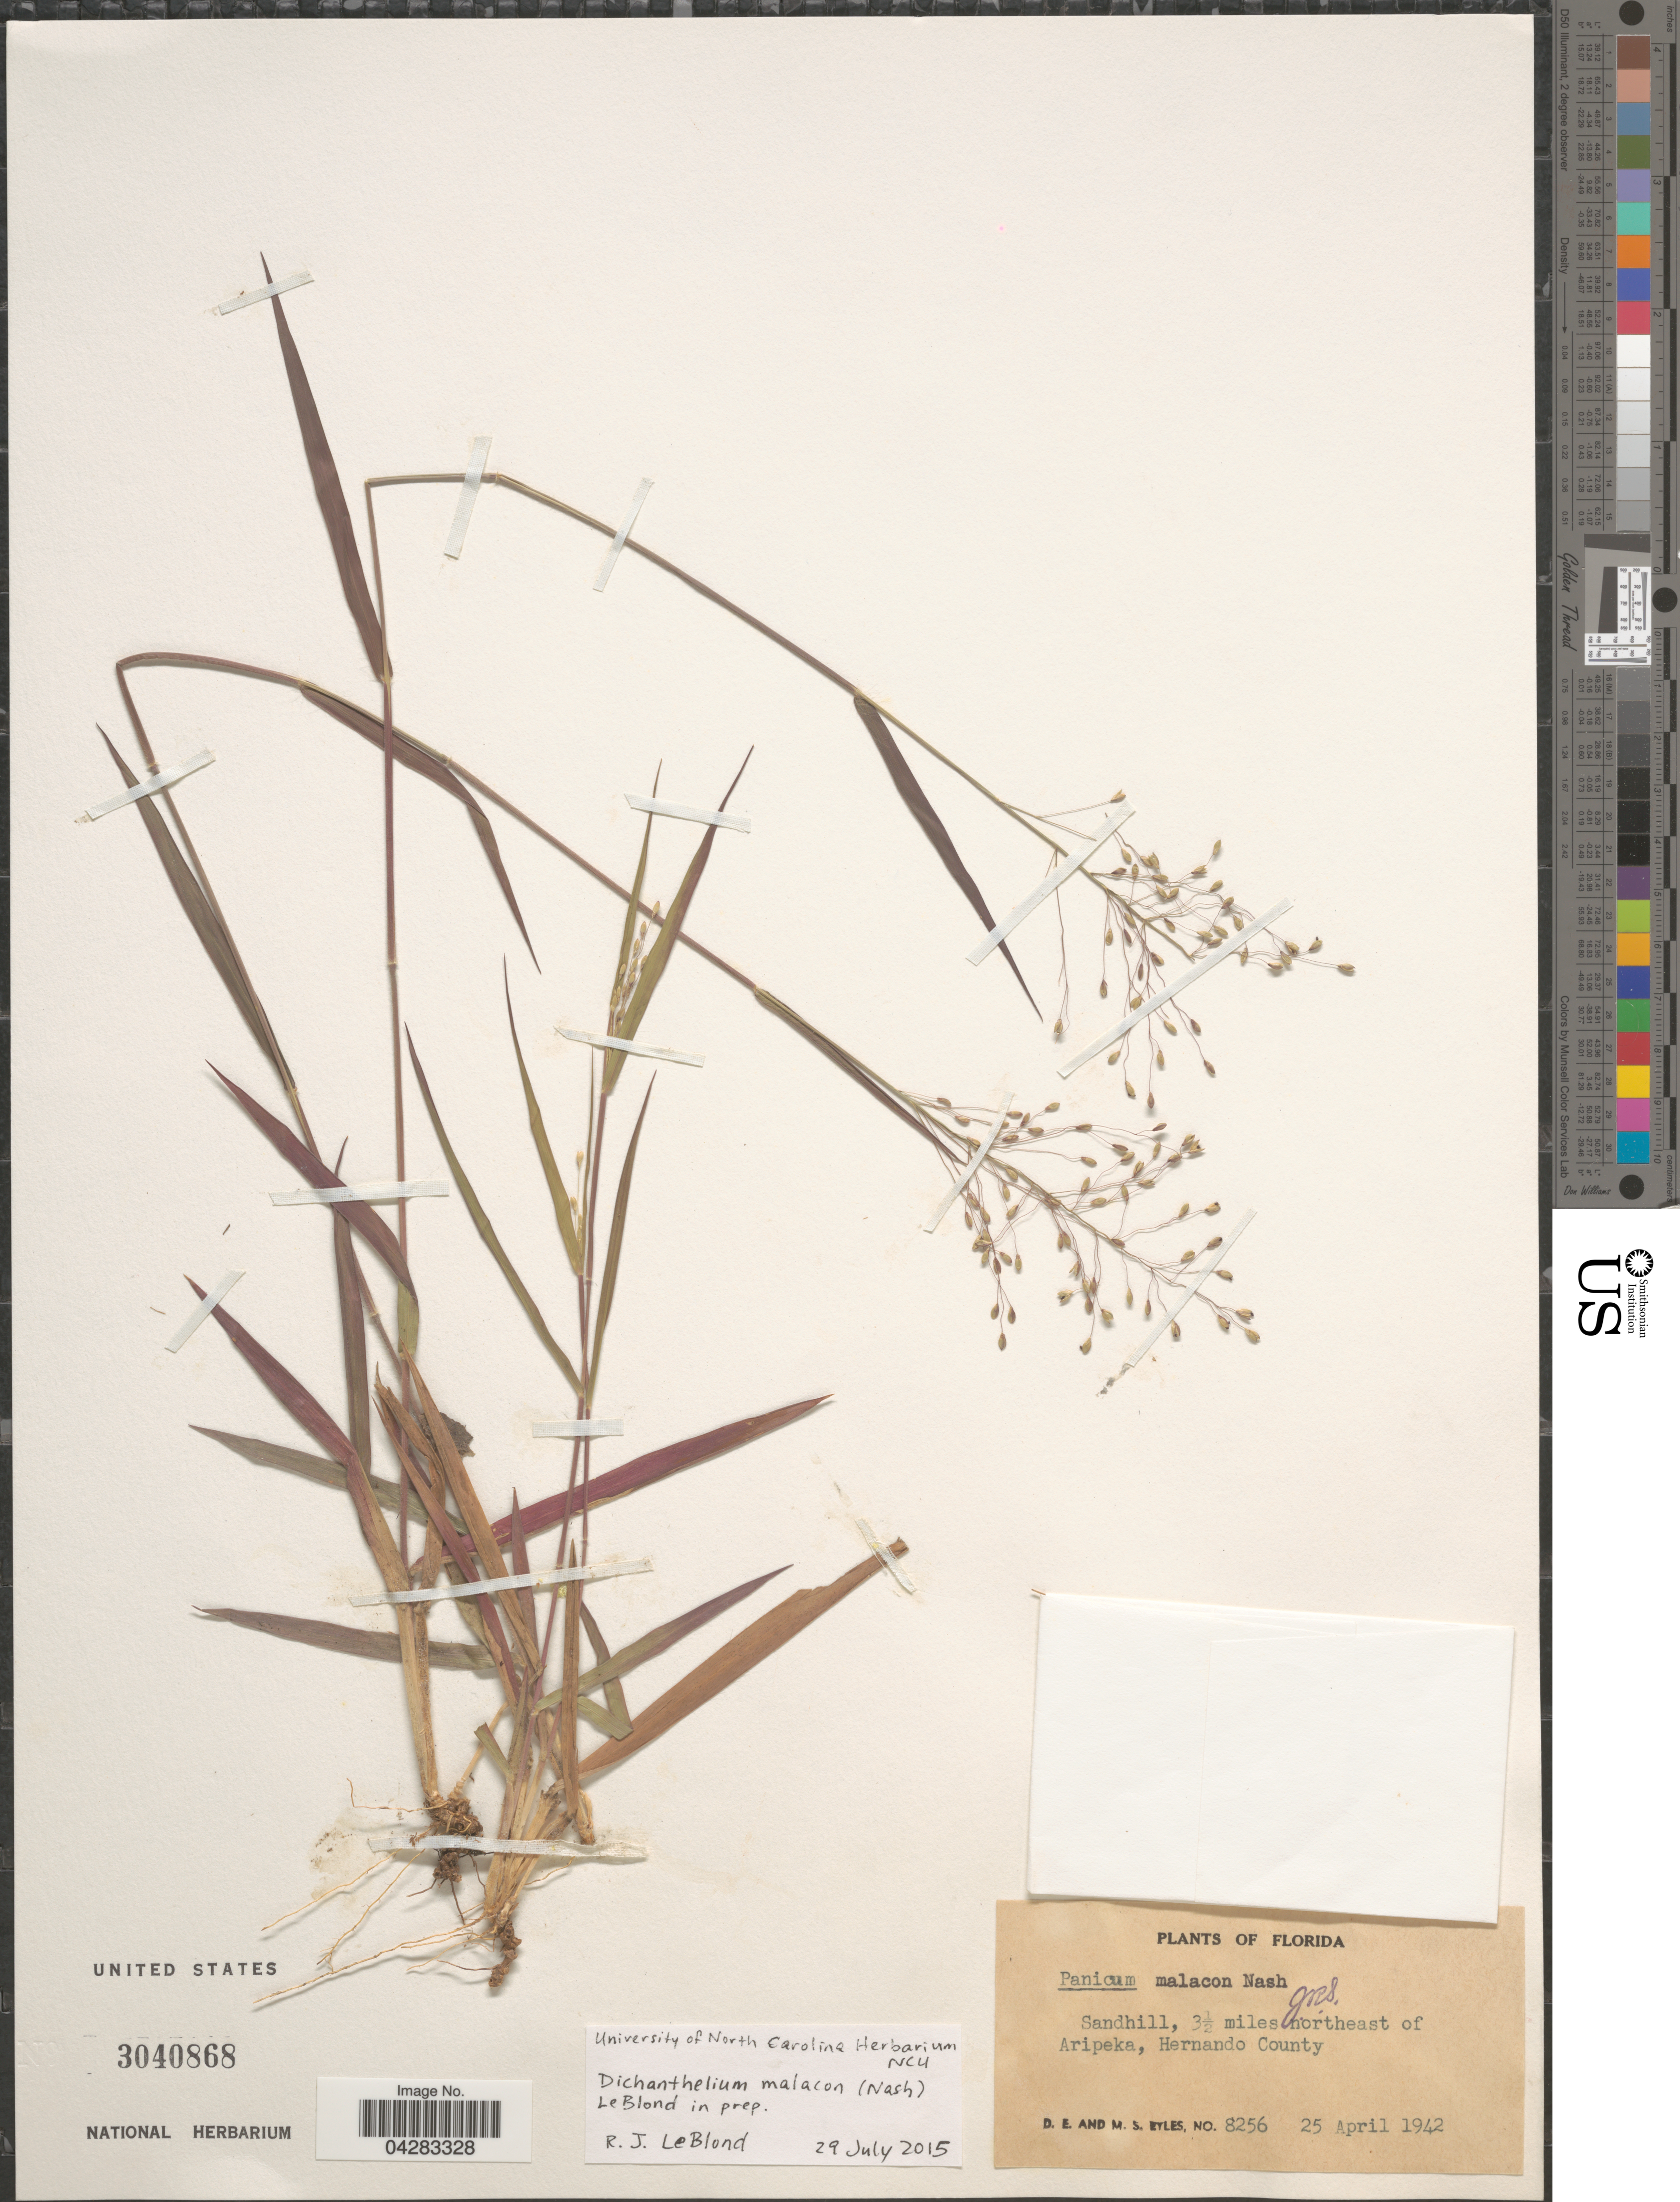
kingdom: Plantae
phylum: Tracheophyta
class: Liliopsida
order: Poales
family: Poaceae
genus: Dichanthelium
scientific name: Dichanthelium malacon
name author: (Nash) LeBlond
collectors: D. Eyles & M. Eyles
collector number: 8256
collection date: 1942-04-25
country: United States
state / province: Florida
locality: Sandhill, 3 1/2 miles northeast of Aripeka, Hernando County.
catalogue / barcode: US 3040868